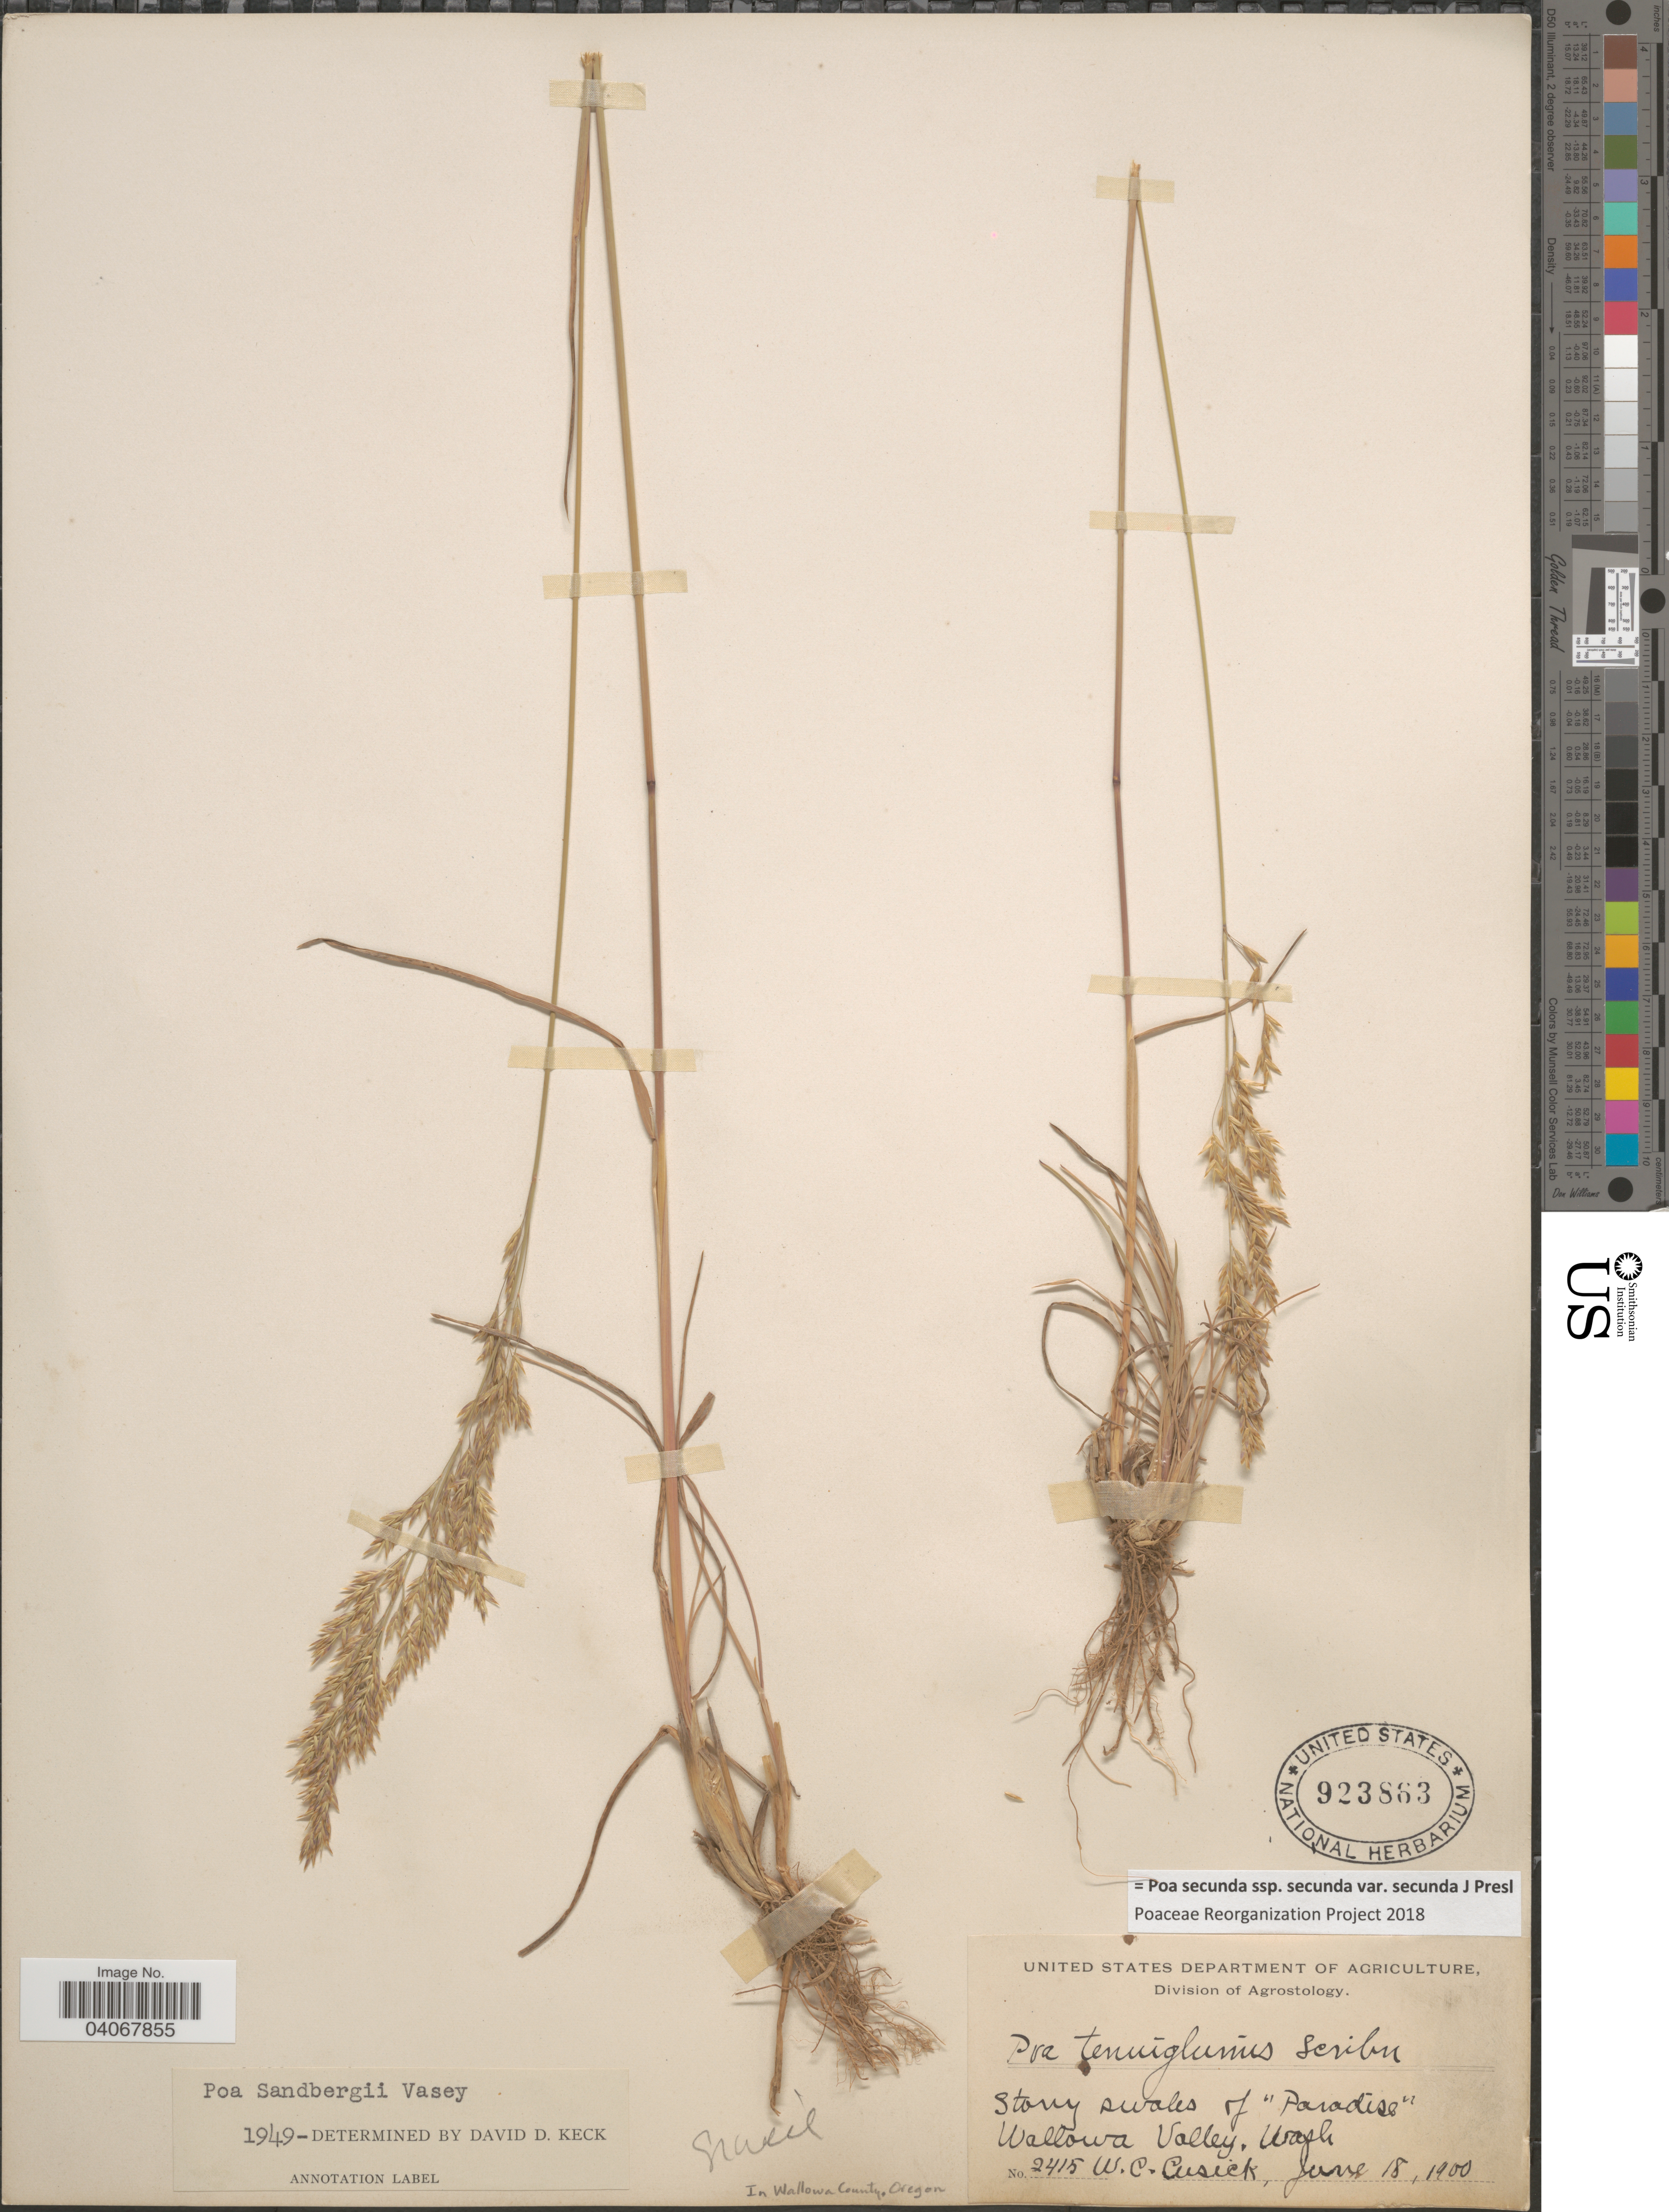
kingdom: Plantae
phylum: Tracheophyta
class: Liliopsida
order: Poales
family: Poaceae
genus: Poa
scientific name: Poa secunda subsp. secunda var. secunda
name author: J. Presl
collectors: W. C. Cusick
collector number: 2415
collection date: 1900-06-18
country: United States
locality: Stony swales of "Paradise". Wallowa Valley, Wash. In Wallowa County, Oregon.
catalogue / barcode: US 923863